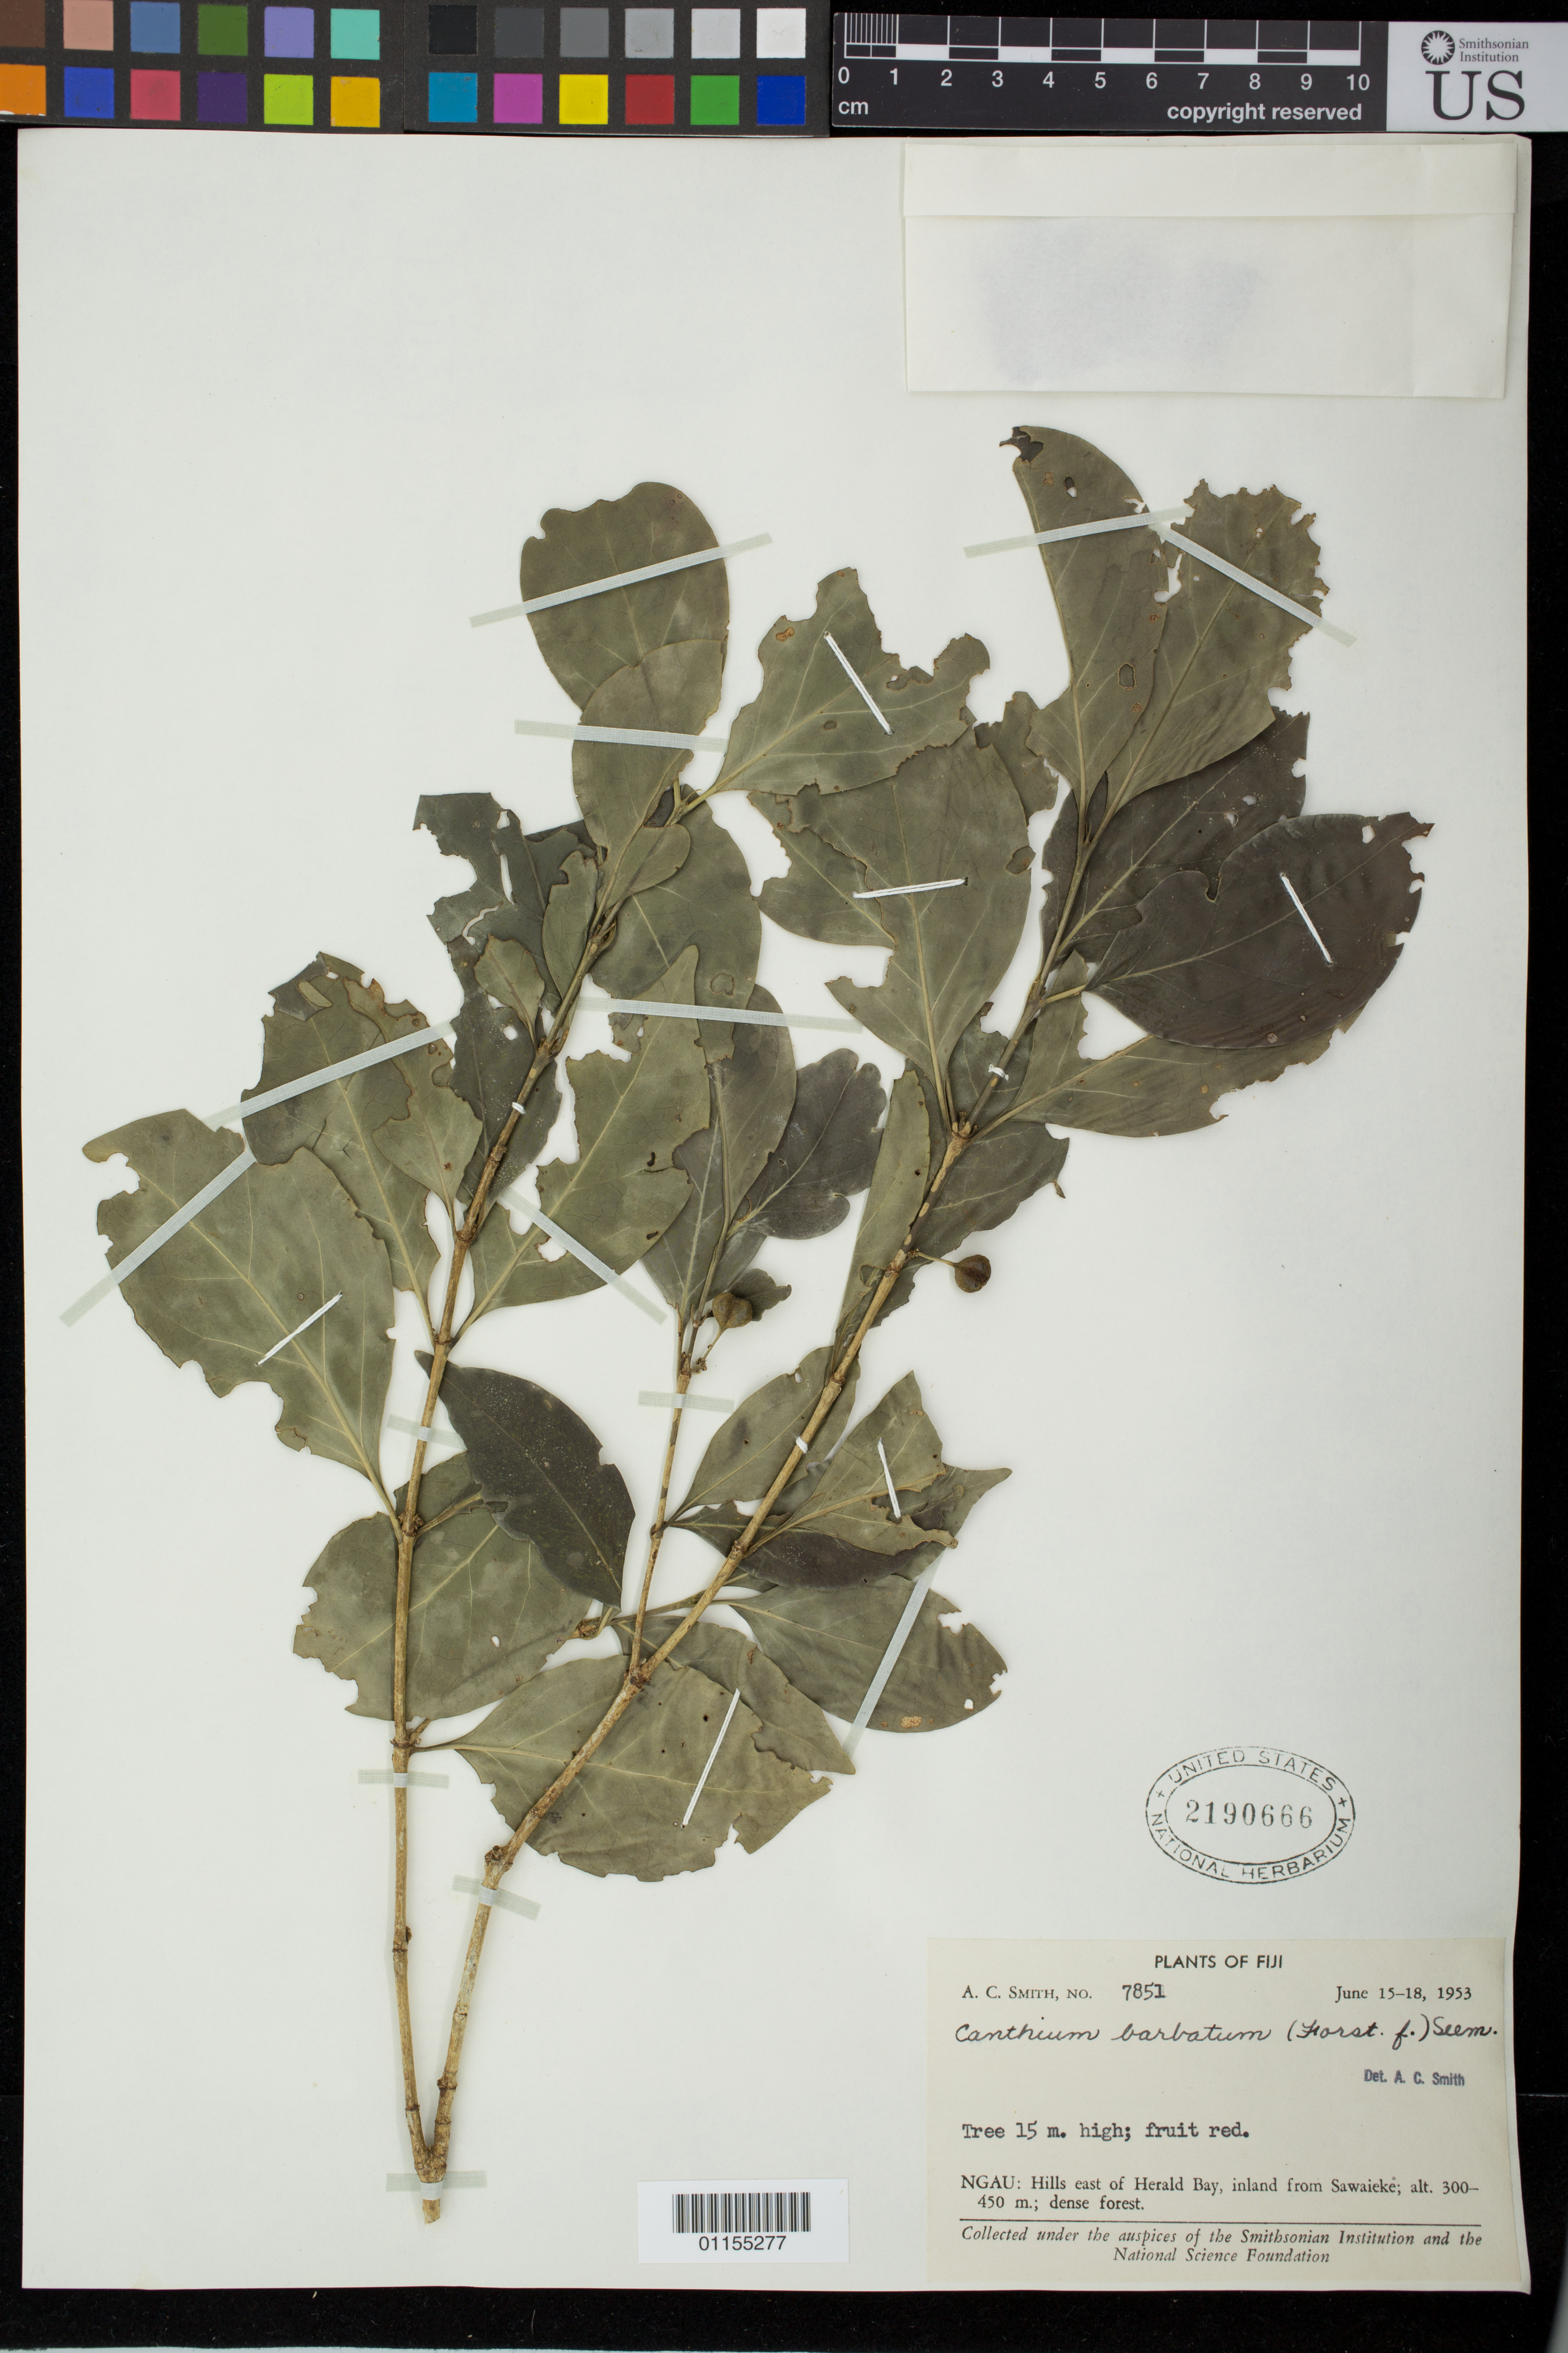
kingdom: Plantae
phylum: Tracheophyta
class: Magnoliopsida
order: Gentianales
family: Rubiaceae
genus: Cyclophyllum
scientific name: Cyclophyllum barbatum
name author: (G. Forst.) N. Hallé & J. Florence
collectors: A. C. Smith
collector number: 7851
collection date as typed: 15-18 Jun 1953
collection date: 1953-06-15/1953-06-18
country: Fiji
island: Gau [Ngau]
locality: Ngau, hills e of herald bay, inland from sawaieke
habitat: Dense forest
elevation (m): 300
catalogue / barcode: US 2190666